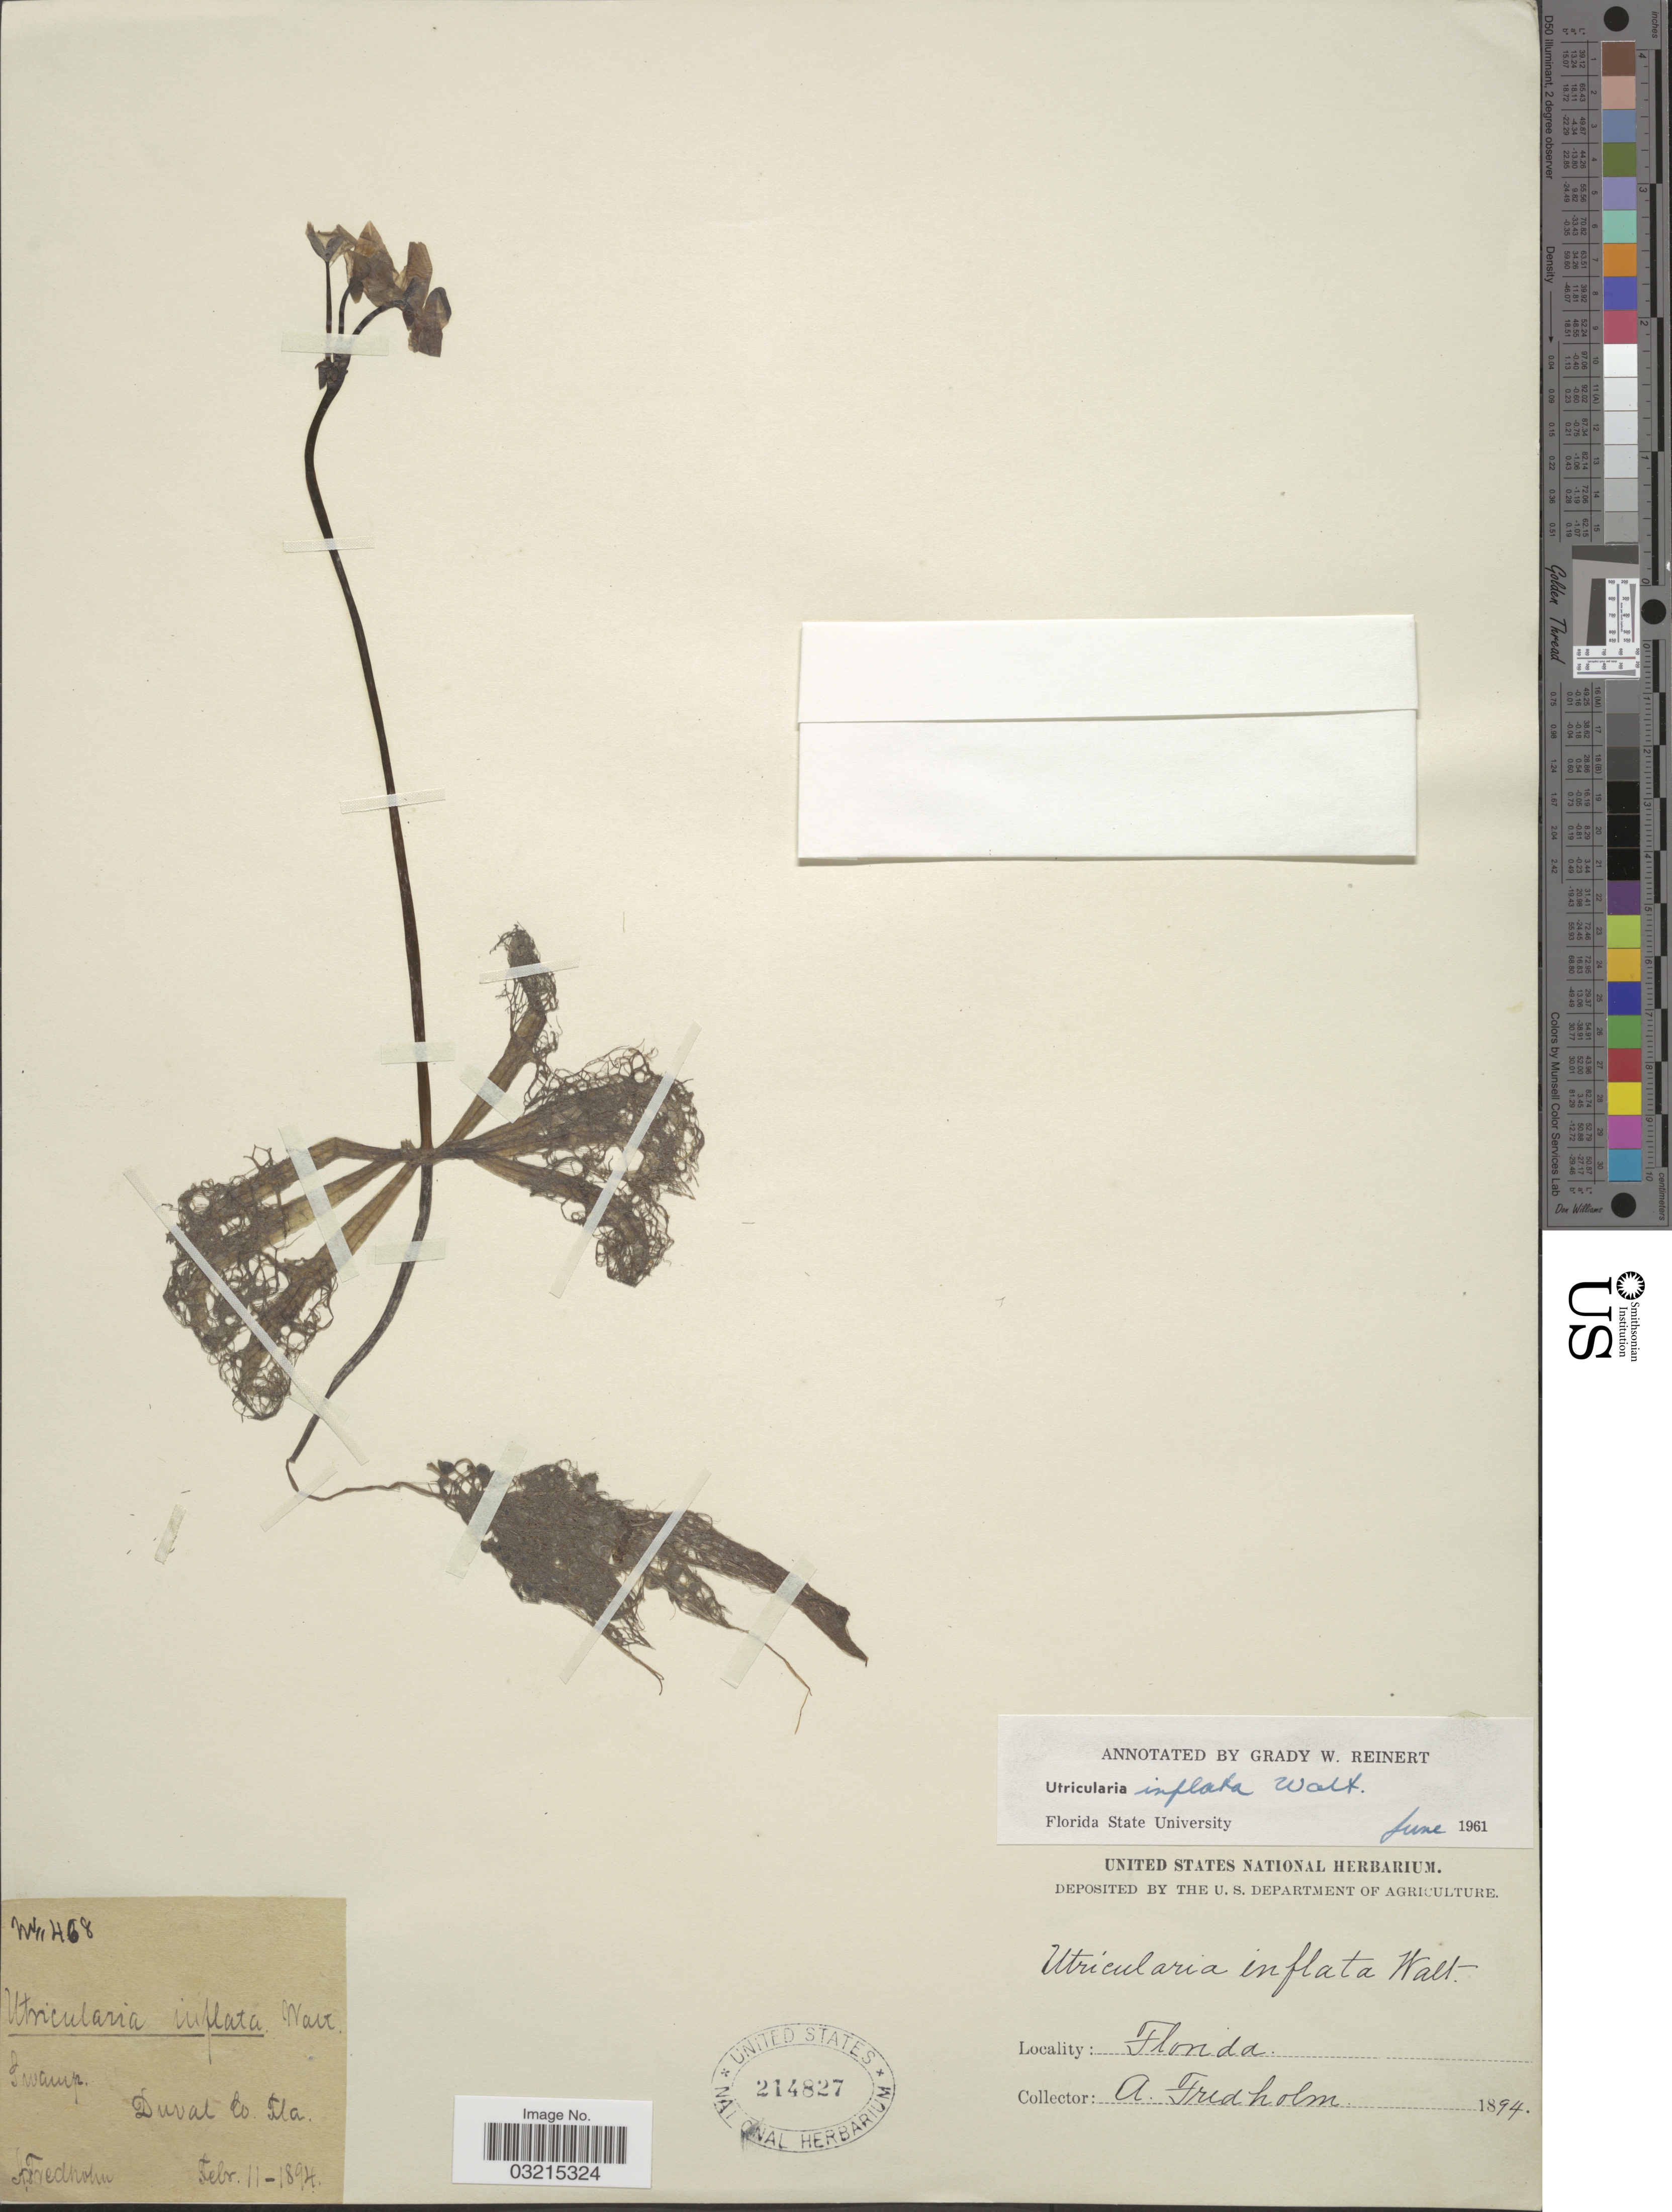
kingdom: Plantae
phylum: Tracheophyta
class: Magnoliopsida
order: Lamiales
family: Lentibulariaceae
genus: Utricularia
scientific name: Utricularia inflata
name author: Walter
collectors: A. Fredholm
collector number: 468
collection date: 1894-02-11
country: United States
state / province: Florida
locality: Duval Co.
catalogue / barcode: US 214827